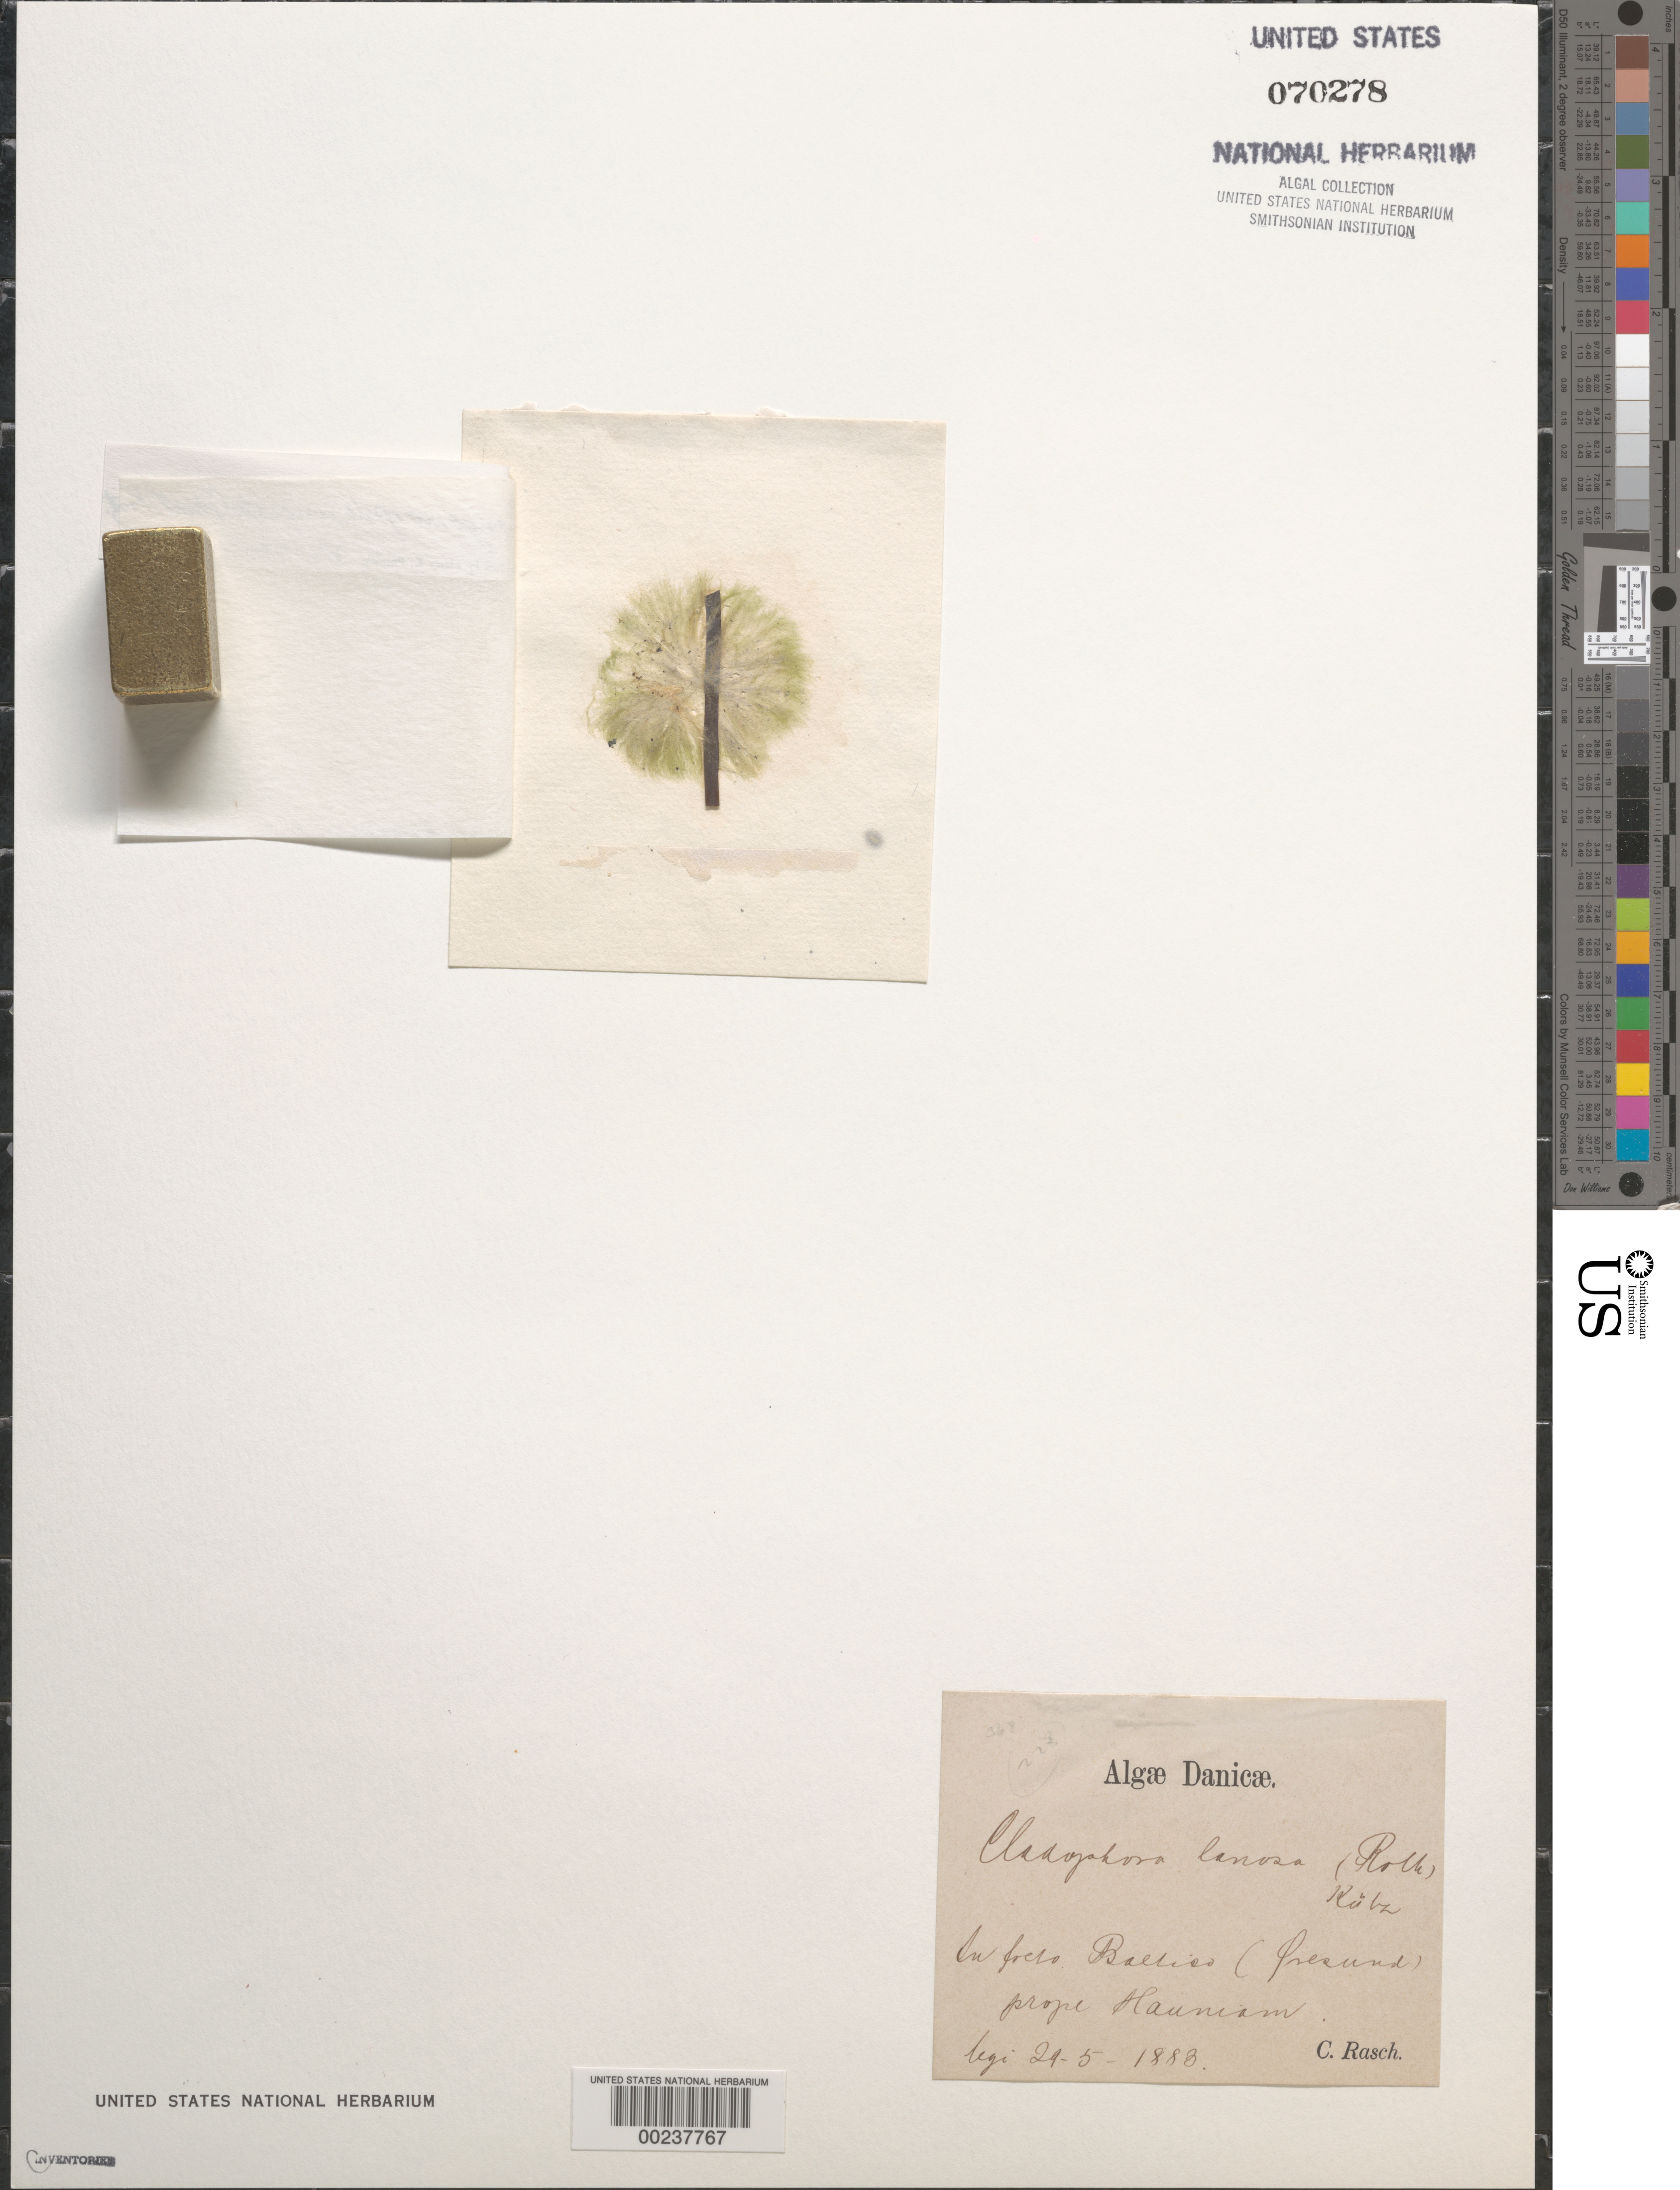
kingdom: Plantae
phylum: Chlorophyta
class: Ulvophyceae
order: Ulotrichales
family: Ulotrichaceae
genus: Spongomorpha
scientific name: Spongomorpha aeruginosa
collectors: C. Rasch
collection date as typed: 29 May 1883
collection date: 1883-05-29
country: Denmark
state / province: Hovedstaden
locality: Oresund, Baltic Sea Near Copenhagen (Hafnia)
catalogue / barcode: US 70278